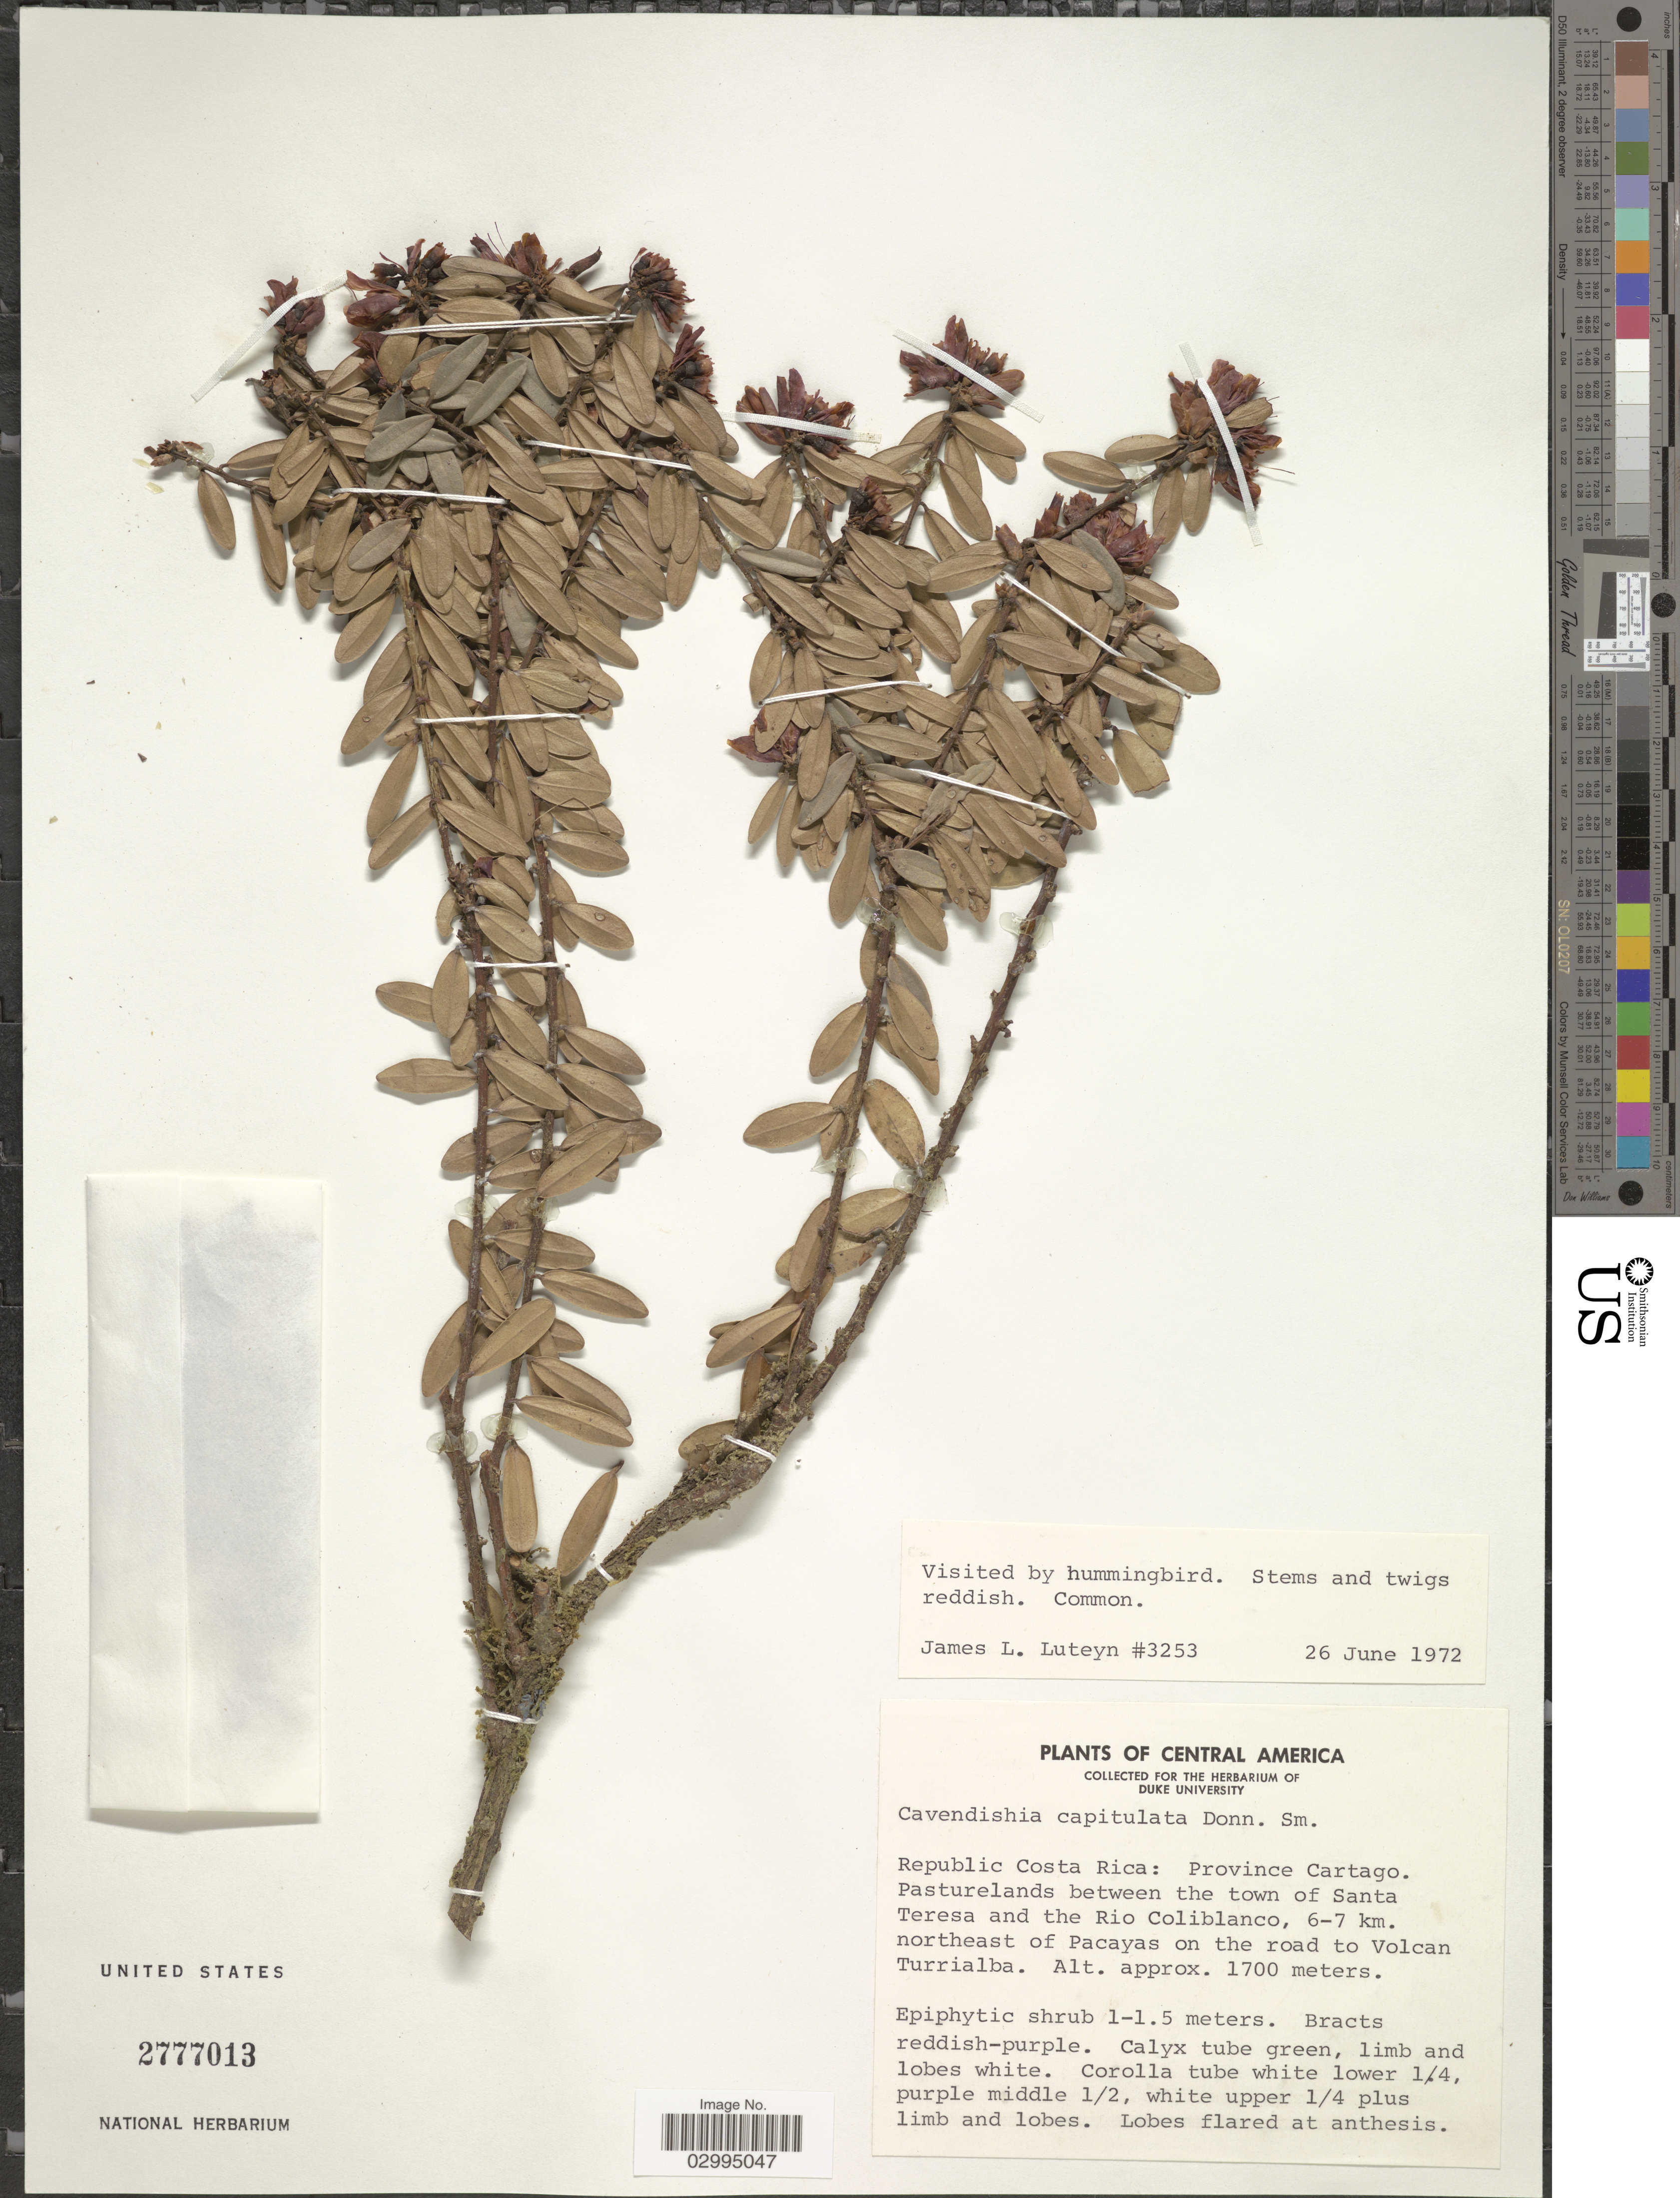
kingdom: Plantae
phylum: Tracheophyta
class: Magnoliopsida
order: Ericales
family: Ericaceae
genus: Cavendishia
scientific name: Cavendishia capitulata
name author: Donn. Sm.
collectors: J. L. Luteyn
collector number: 3253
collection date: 1972-06-26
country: Costa Rica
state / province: Cartago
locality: Republic Costa Rica: Province Cartago. Pasturelands between the town of Santa Teresa and the Rio Coliblanco, 6-7 km. northeast of Pacayas on the road to Volcan Turrialba.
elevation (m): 1700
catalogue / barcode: US 2777013